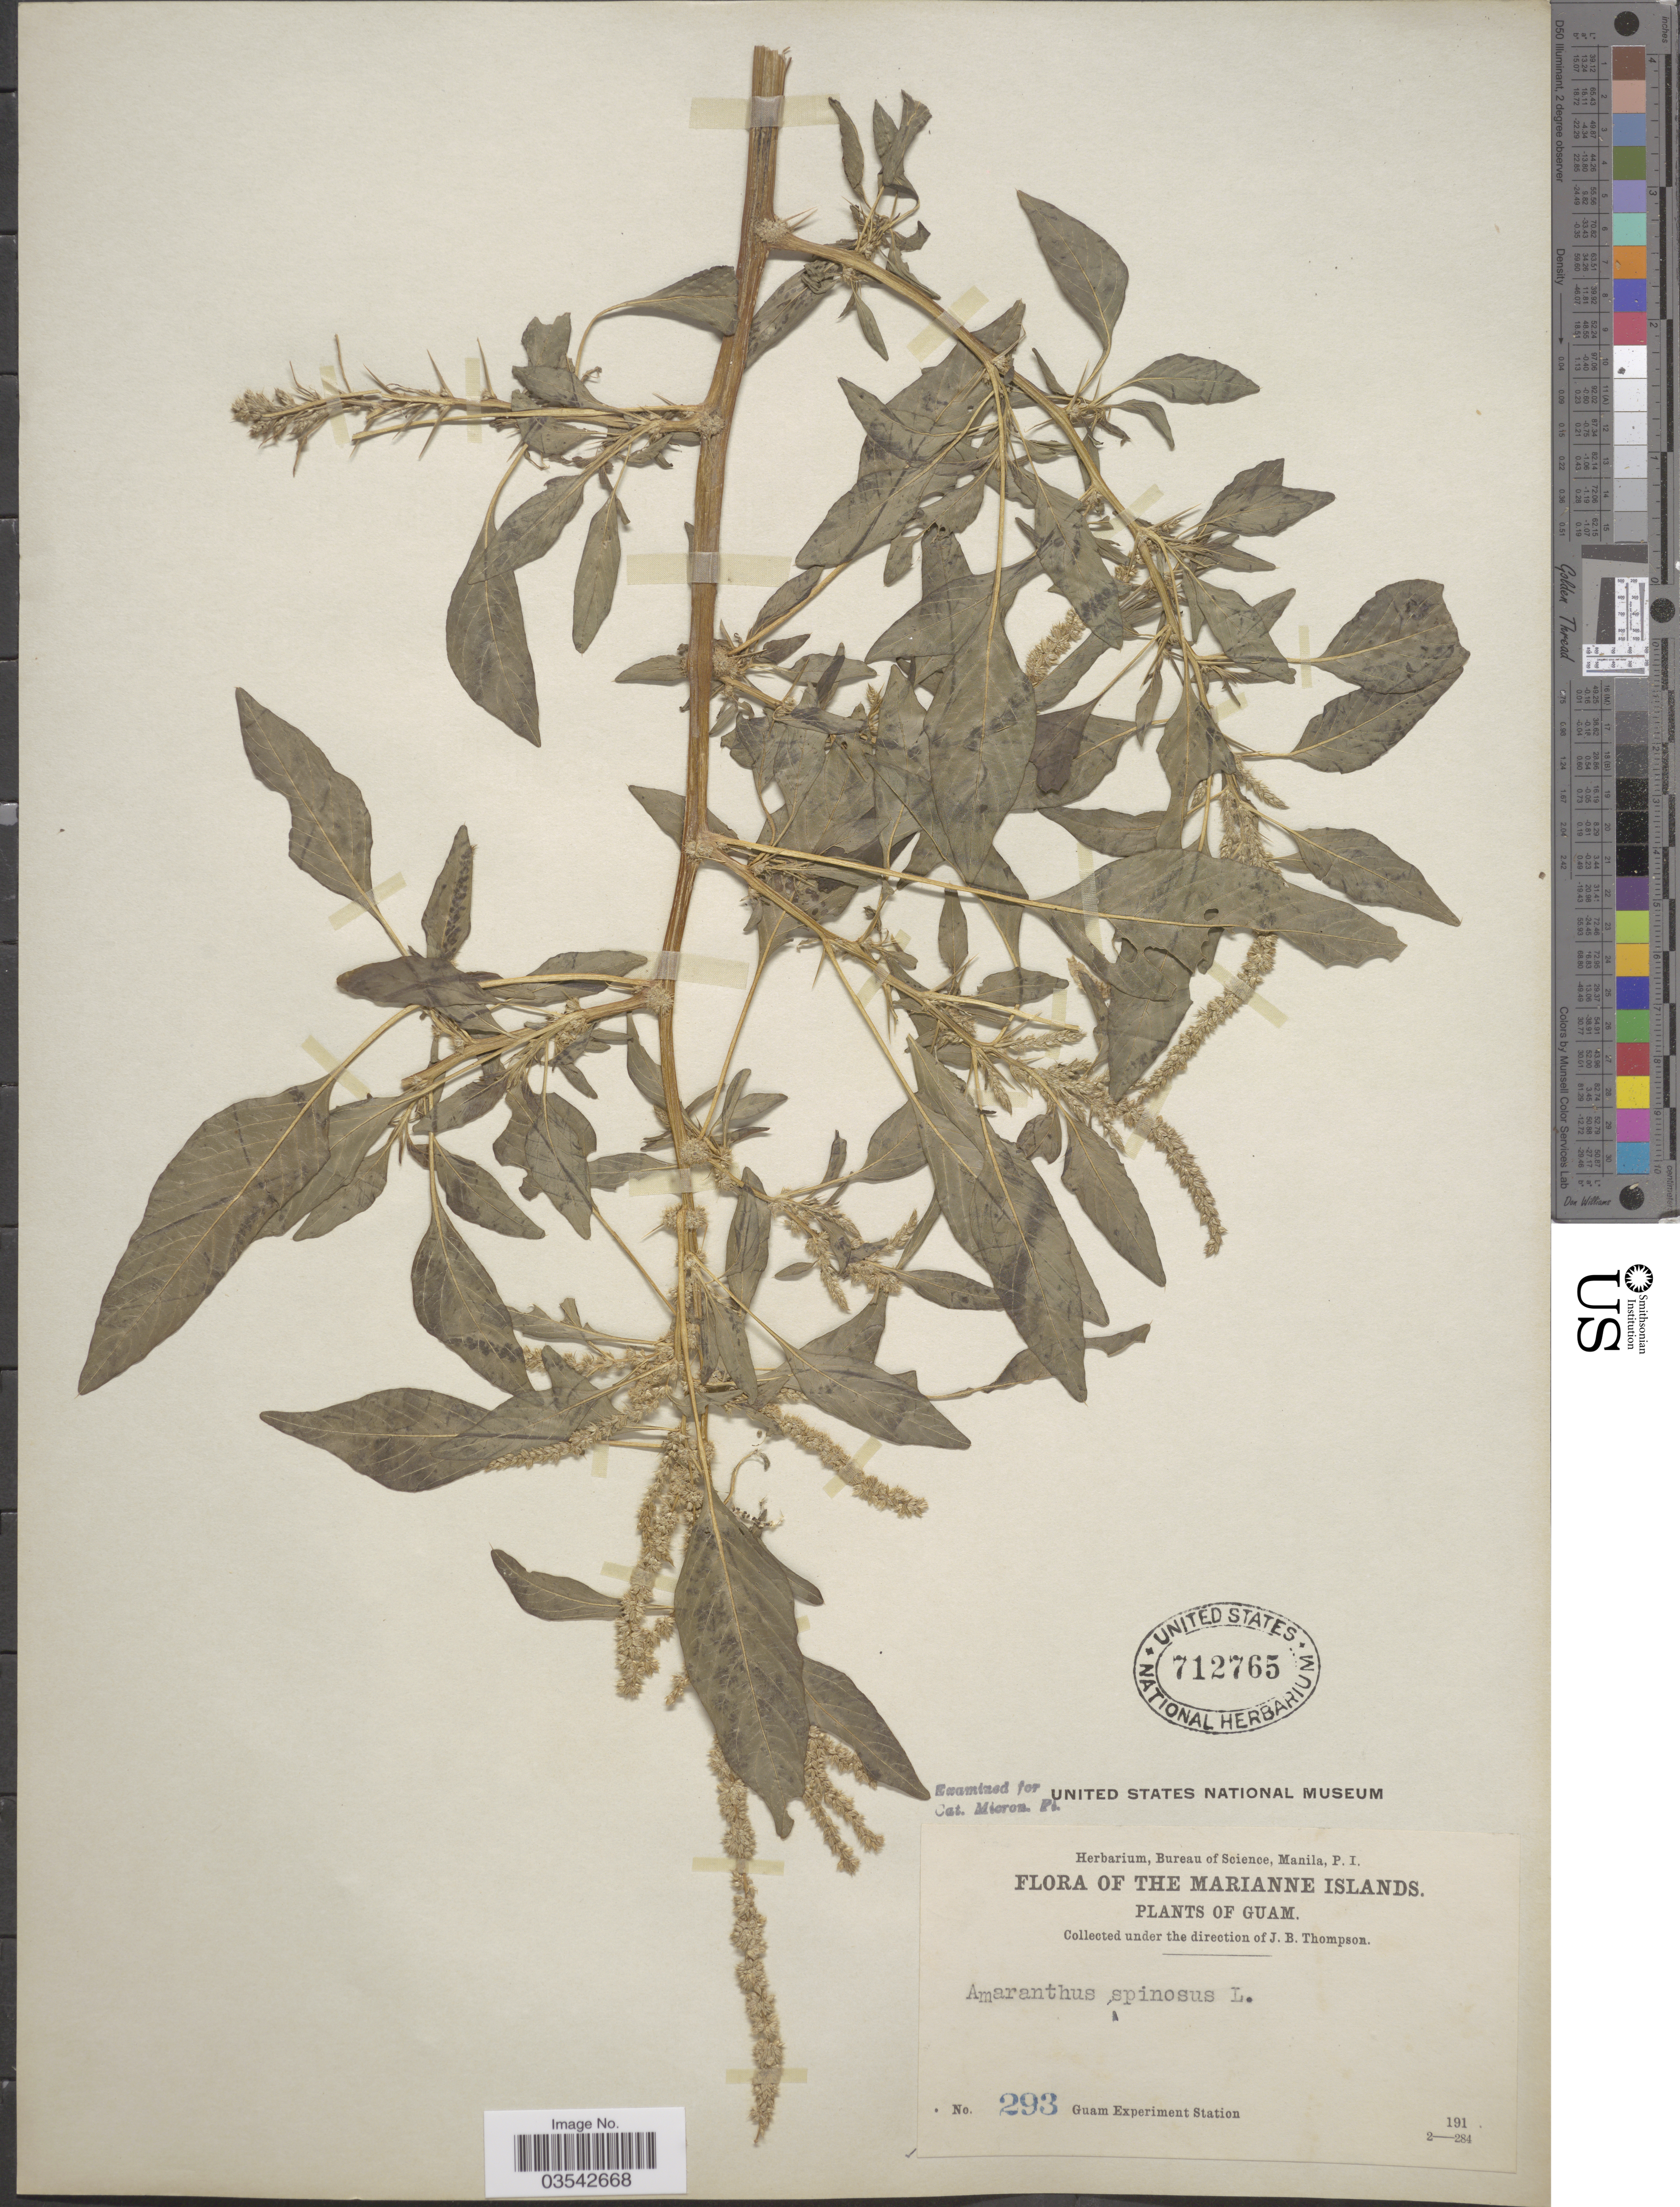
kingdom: Plantae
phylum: Tracheophyta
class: Magnoliopsida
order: Caryophyllales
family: Amaranthaceae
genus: Amaranthus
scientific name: Amaranthus spinosus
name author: L.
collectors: Guam Exp. Sta.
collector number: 293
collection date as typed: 191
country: Guam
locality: The Marianne Islands.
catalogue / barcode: US 712765